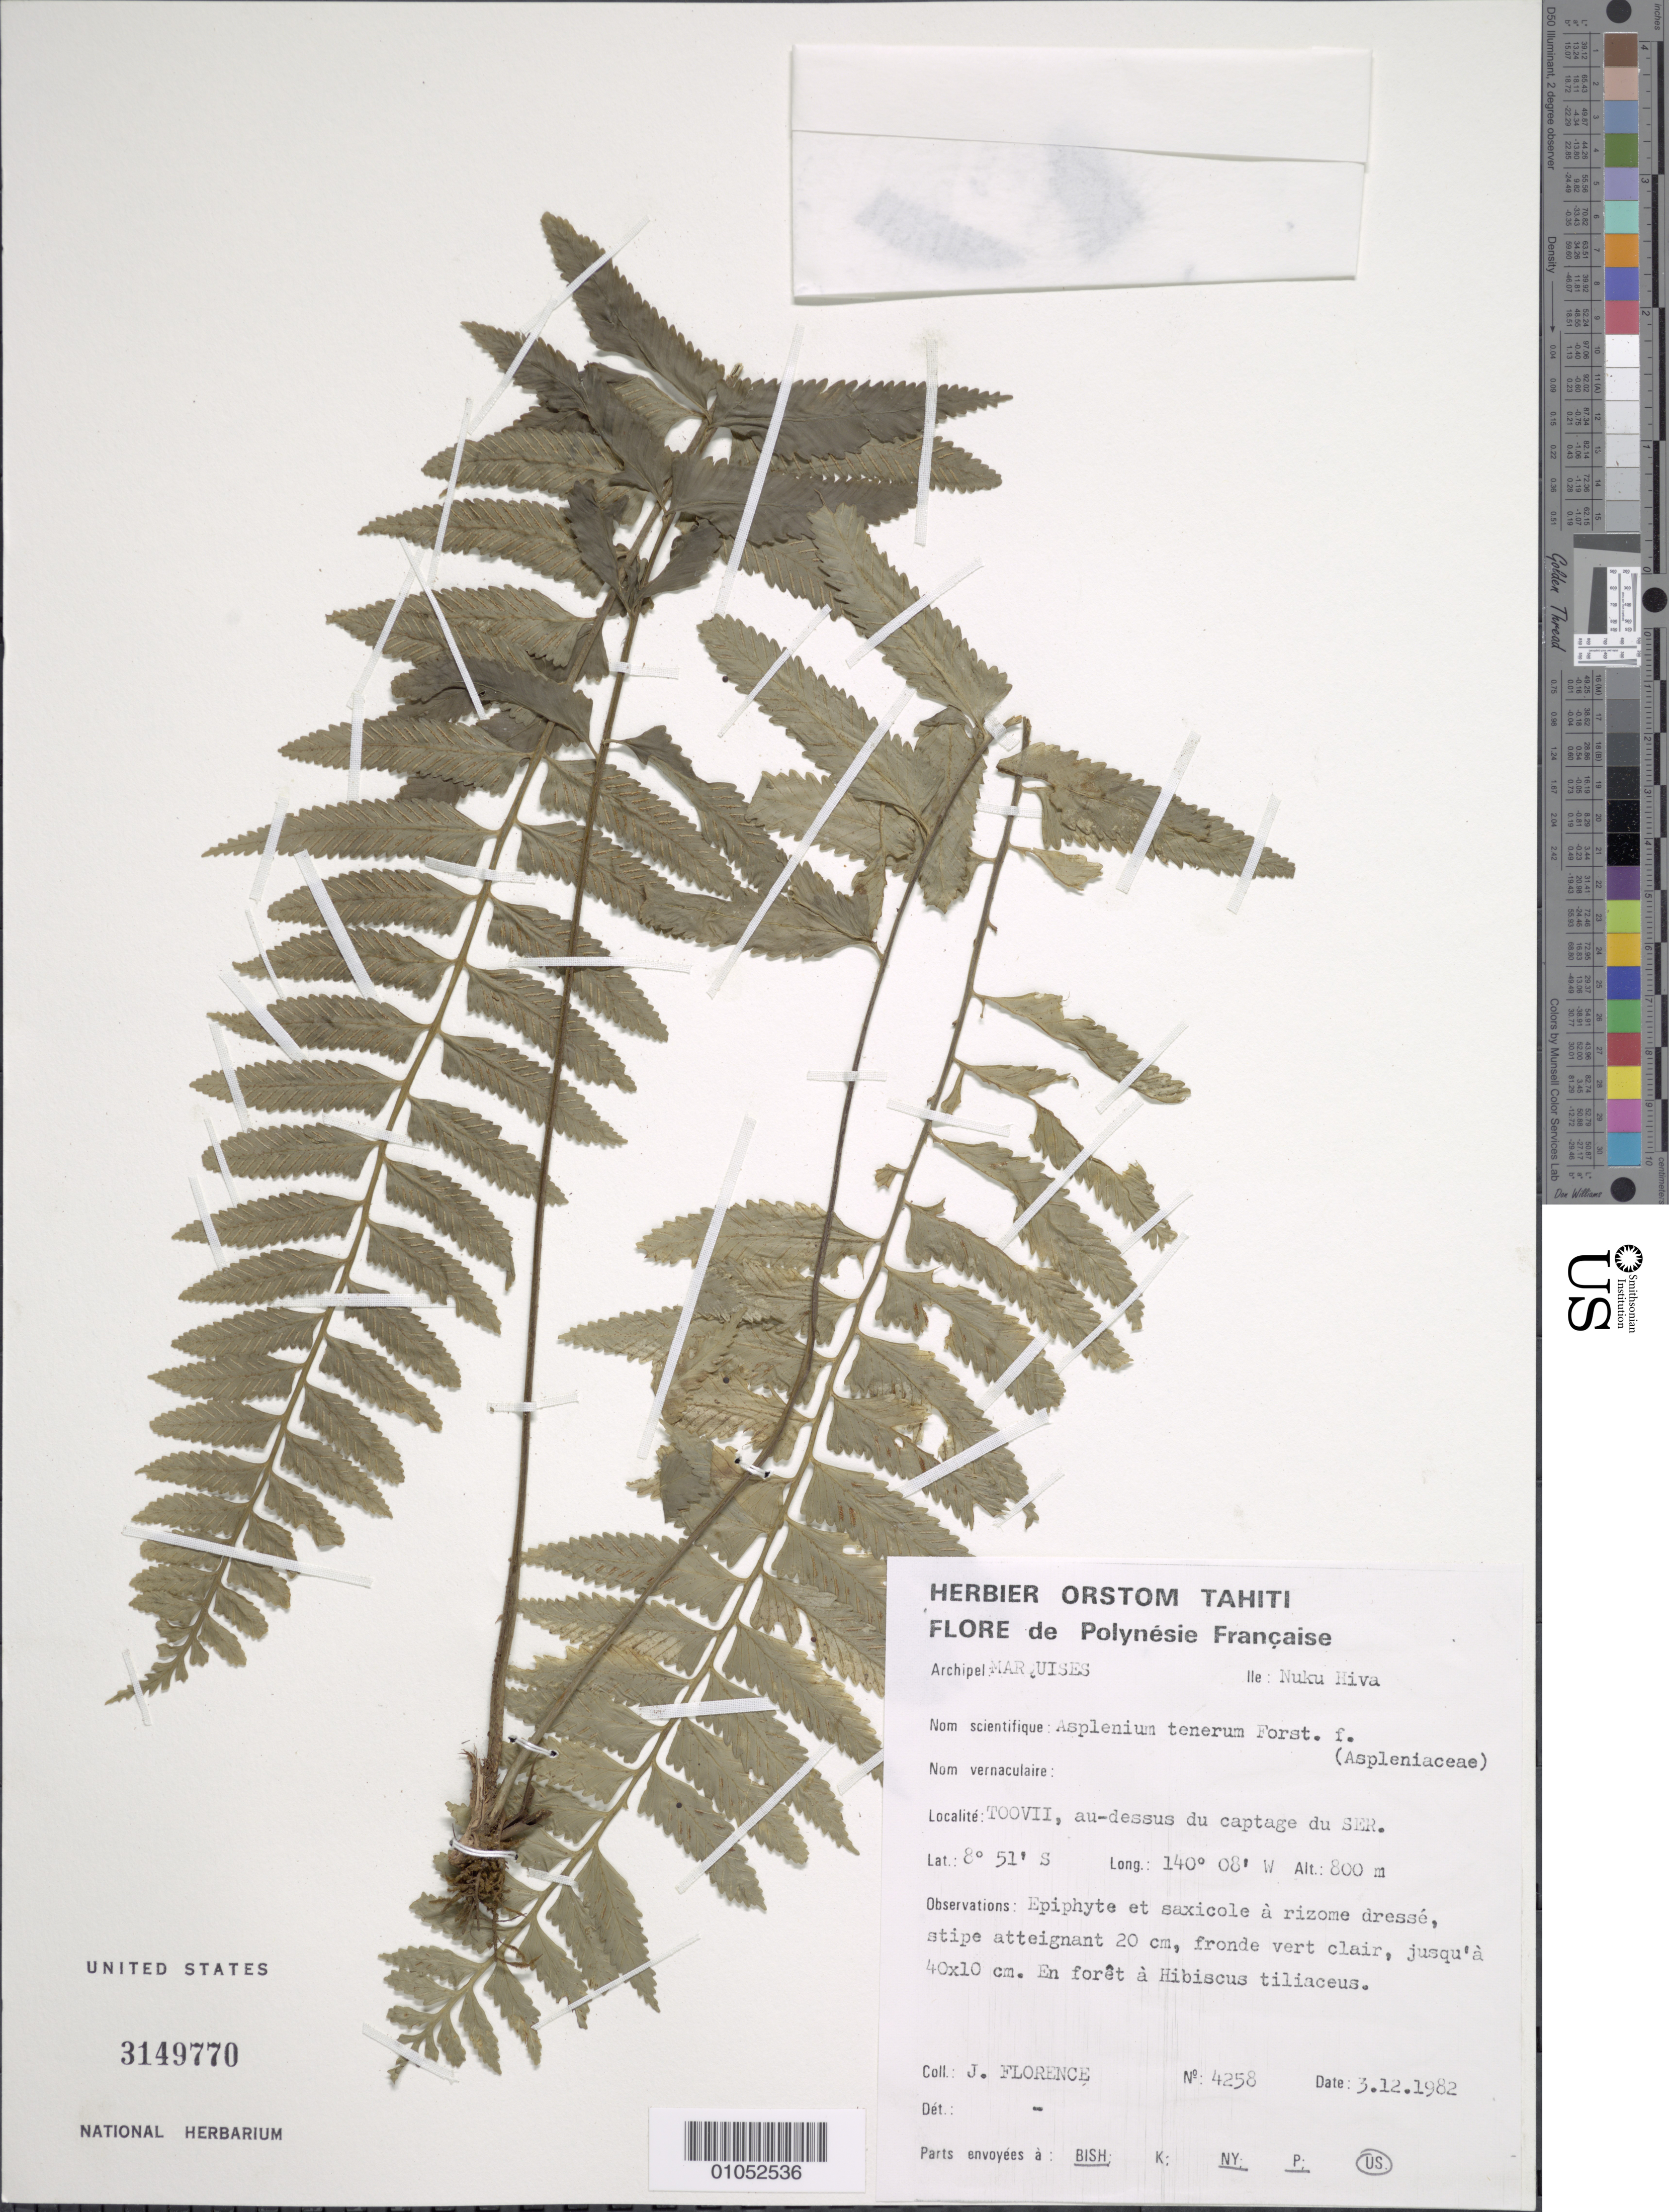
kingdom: Plantae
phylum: Tracheophyta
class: Polypodiopsida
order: Polypodiales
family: Aspleniaceae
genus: Asplenium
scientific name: Asplenium tenerum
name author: G. Forst.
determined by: Lorence, David H., (PTBG), National Tropical Botanical Garden (UNITED STATES)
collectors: J. Florence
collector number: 4258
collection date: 1982-12-03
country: French Polynesia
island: Nuku Hiva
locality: Toovii- au-dessus du captage du SER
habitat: En forêt à Hibiscus tiliaceus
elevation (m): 800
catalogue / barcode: US 3149770